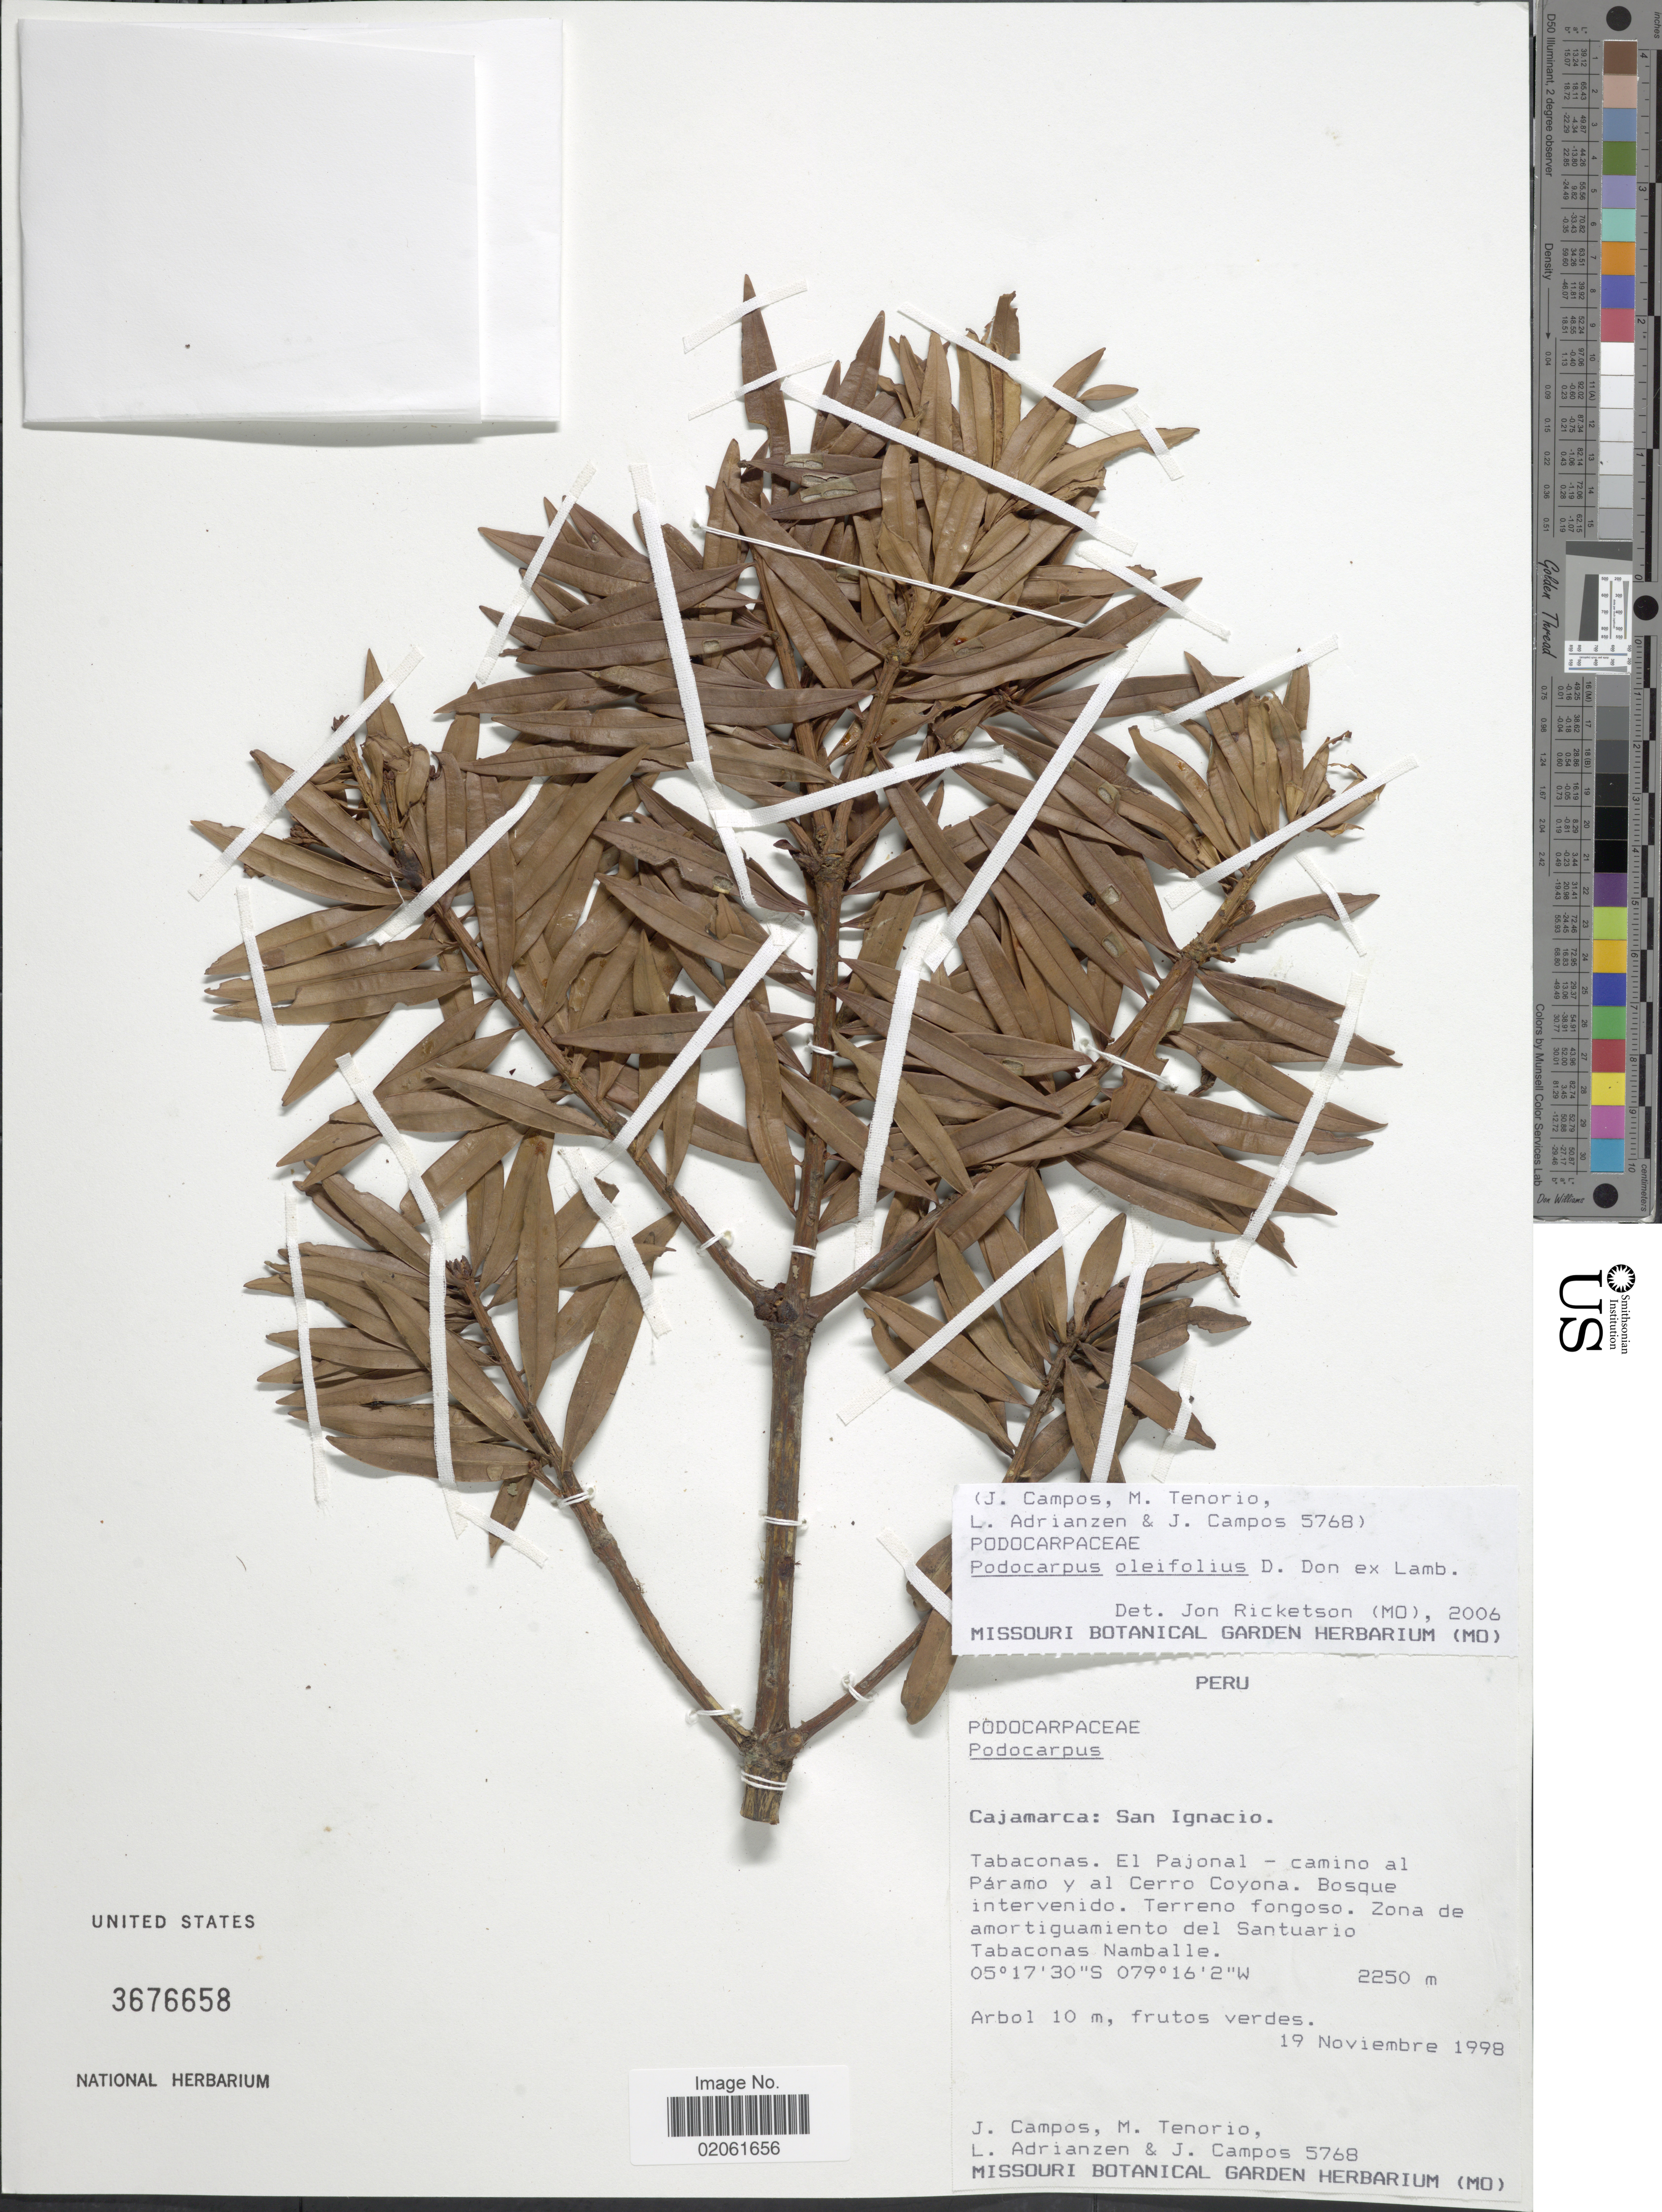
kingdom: Plantae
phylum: Tracheophyta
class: Pinopsida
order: Pinales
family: Podocarpaceae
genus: Podocarpus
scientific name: Podocarpus oleifolius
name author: D. Don ex Lamb.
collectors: J. Campos, M. Tenorio, L. Adrianzen & J. Campos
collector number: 5768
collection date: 1998-11-19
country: Peru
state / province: Cajamarca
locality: San Ignacio, Tabaconas. El Pajonal - camino al Paramo y al Cerro Coyona. Bosque intervenido. Terreno fongoso. Zona de amortiguamiento del Santuario Tabaconas Namballe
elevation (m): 2250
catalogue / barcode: US 3676658